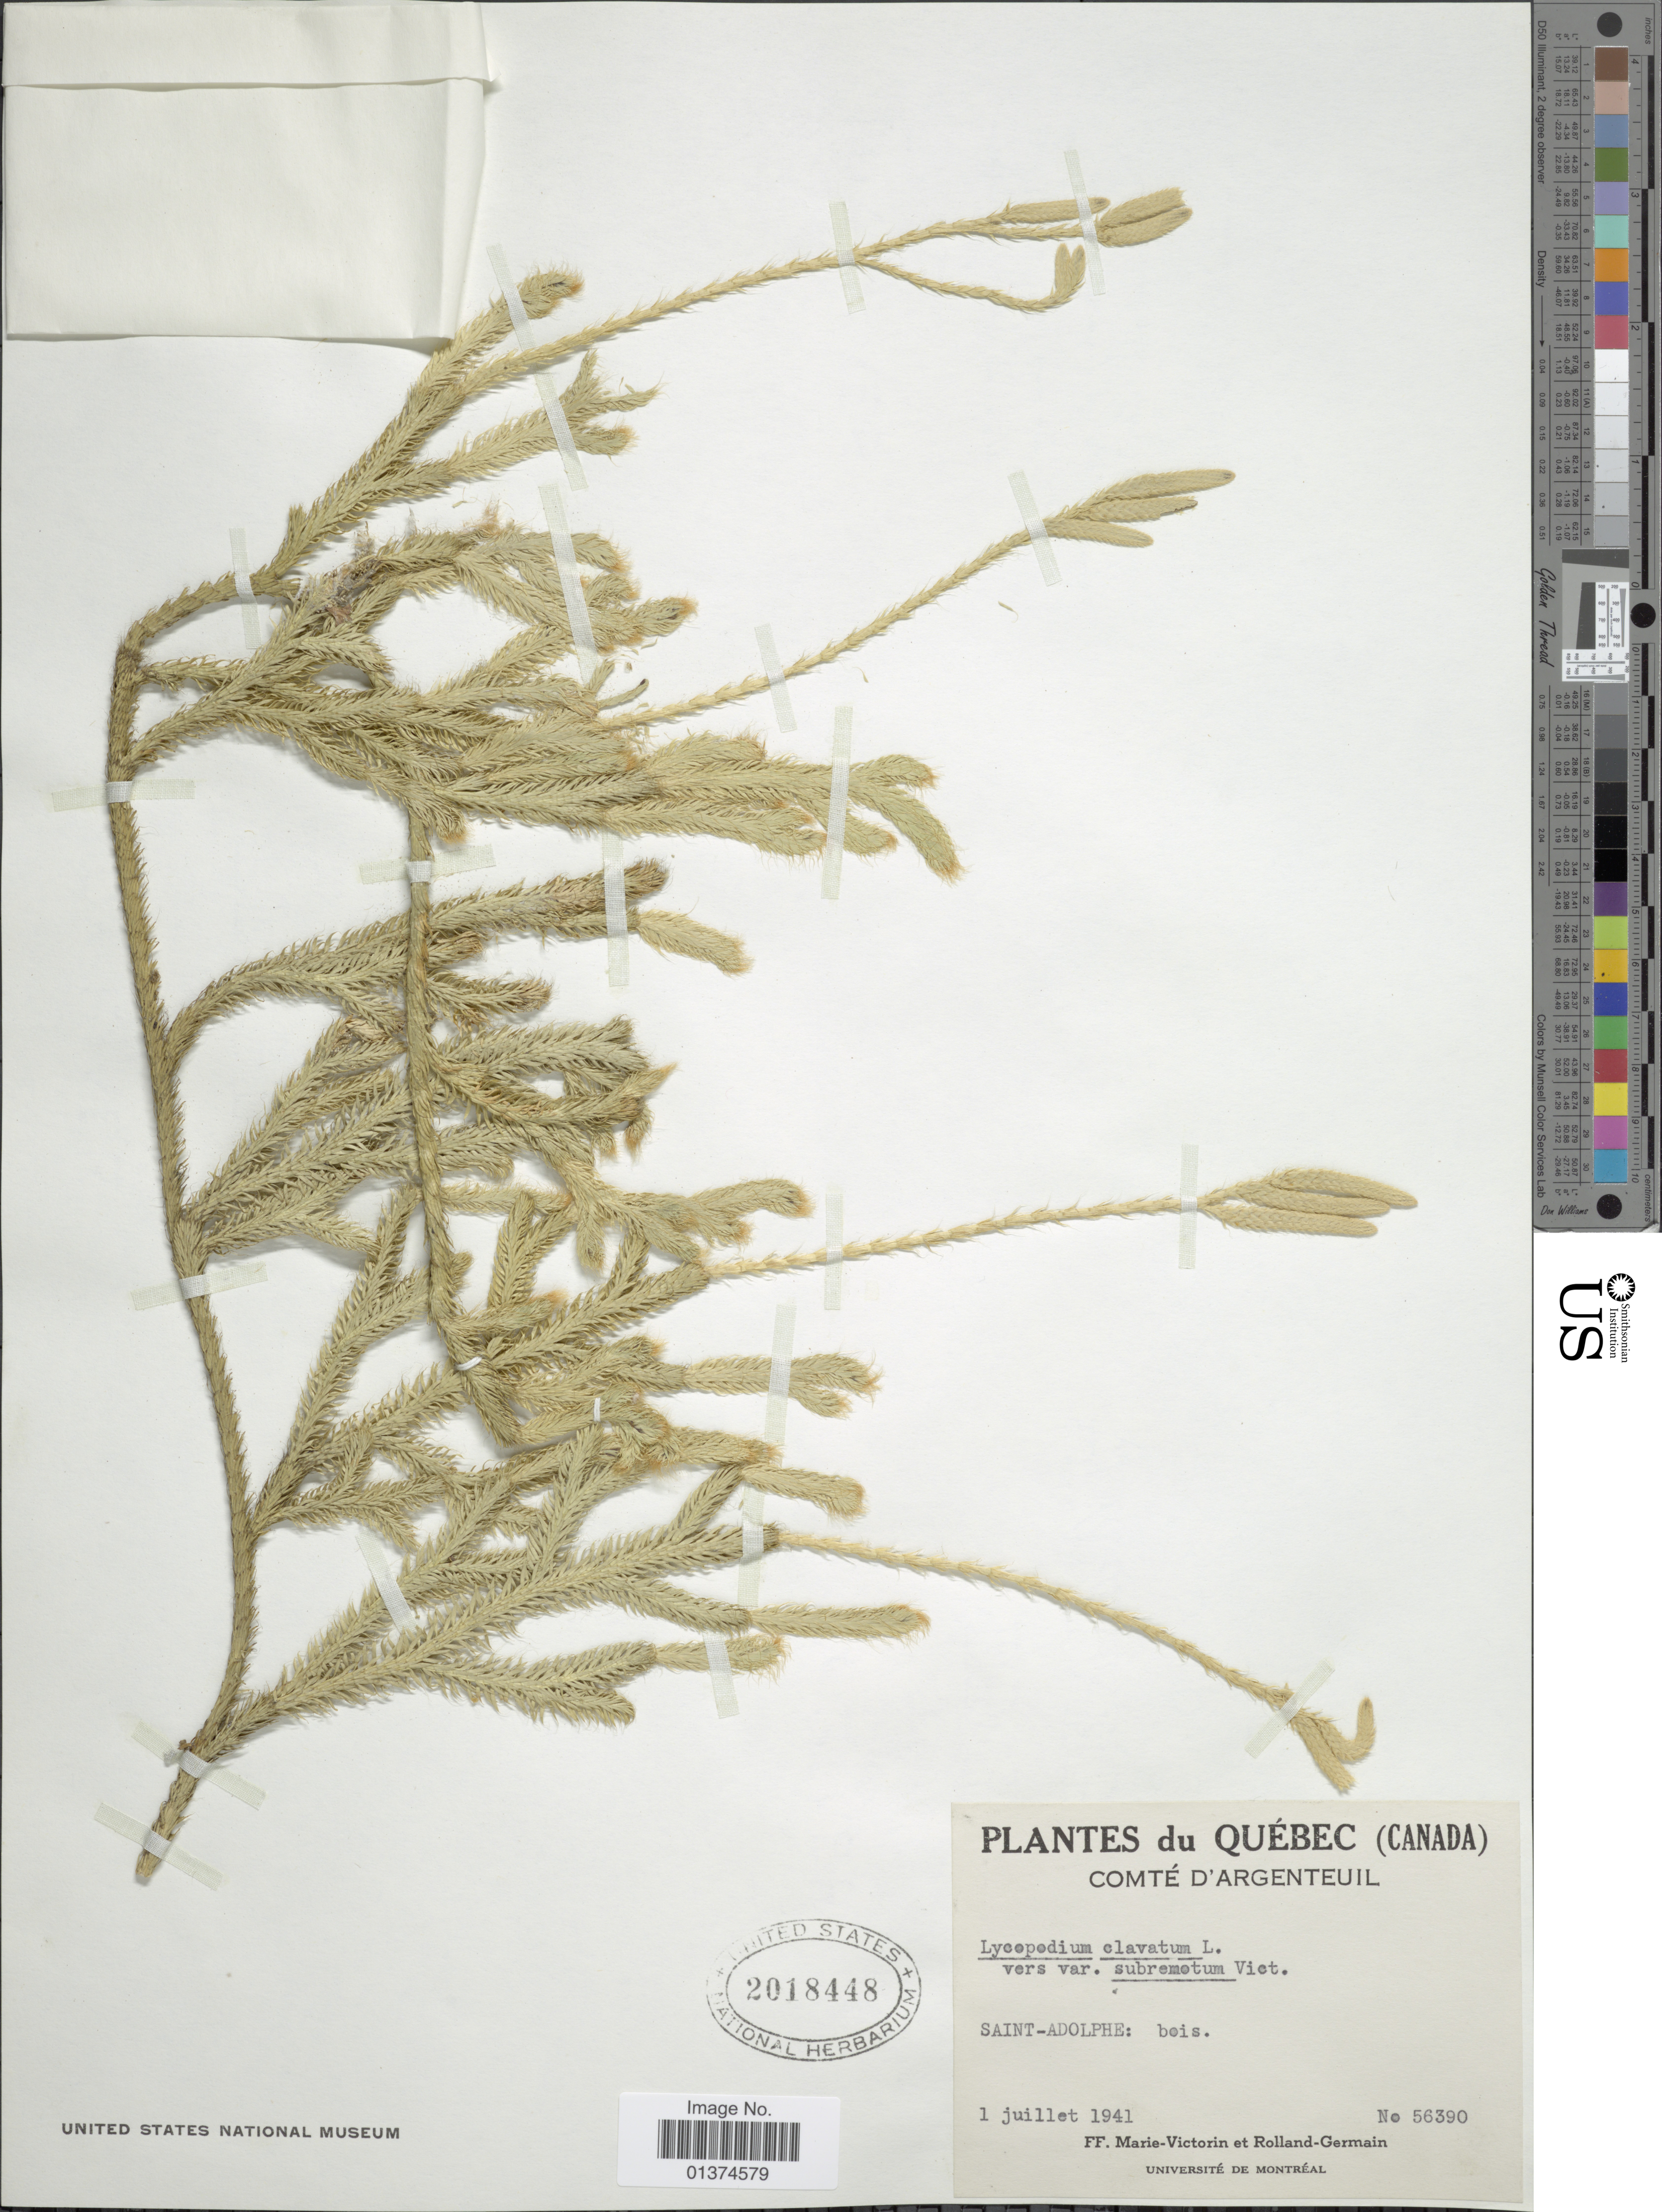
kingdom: Plantae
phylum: Tracheophyta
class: Lycopodiopsida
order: Lycopodiales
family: Lycopodiaceae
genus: Lycopodium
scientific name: Lycopodium clavatum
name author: L.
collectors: Fr. Marie-Victorin & Rolland-Germain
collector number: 56390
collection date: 1941-07-01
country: Canada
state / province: Quebec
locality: Comté d'Argenteuil, Saint-Adolphe: bois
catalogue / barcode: US 2018448